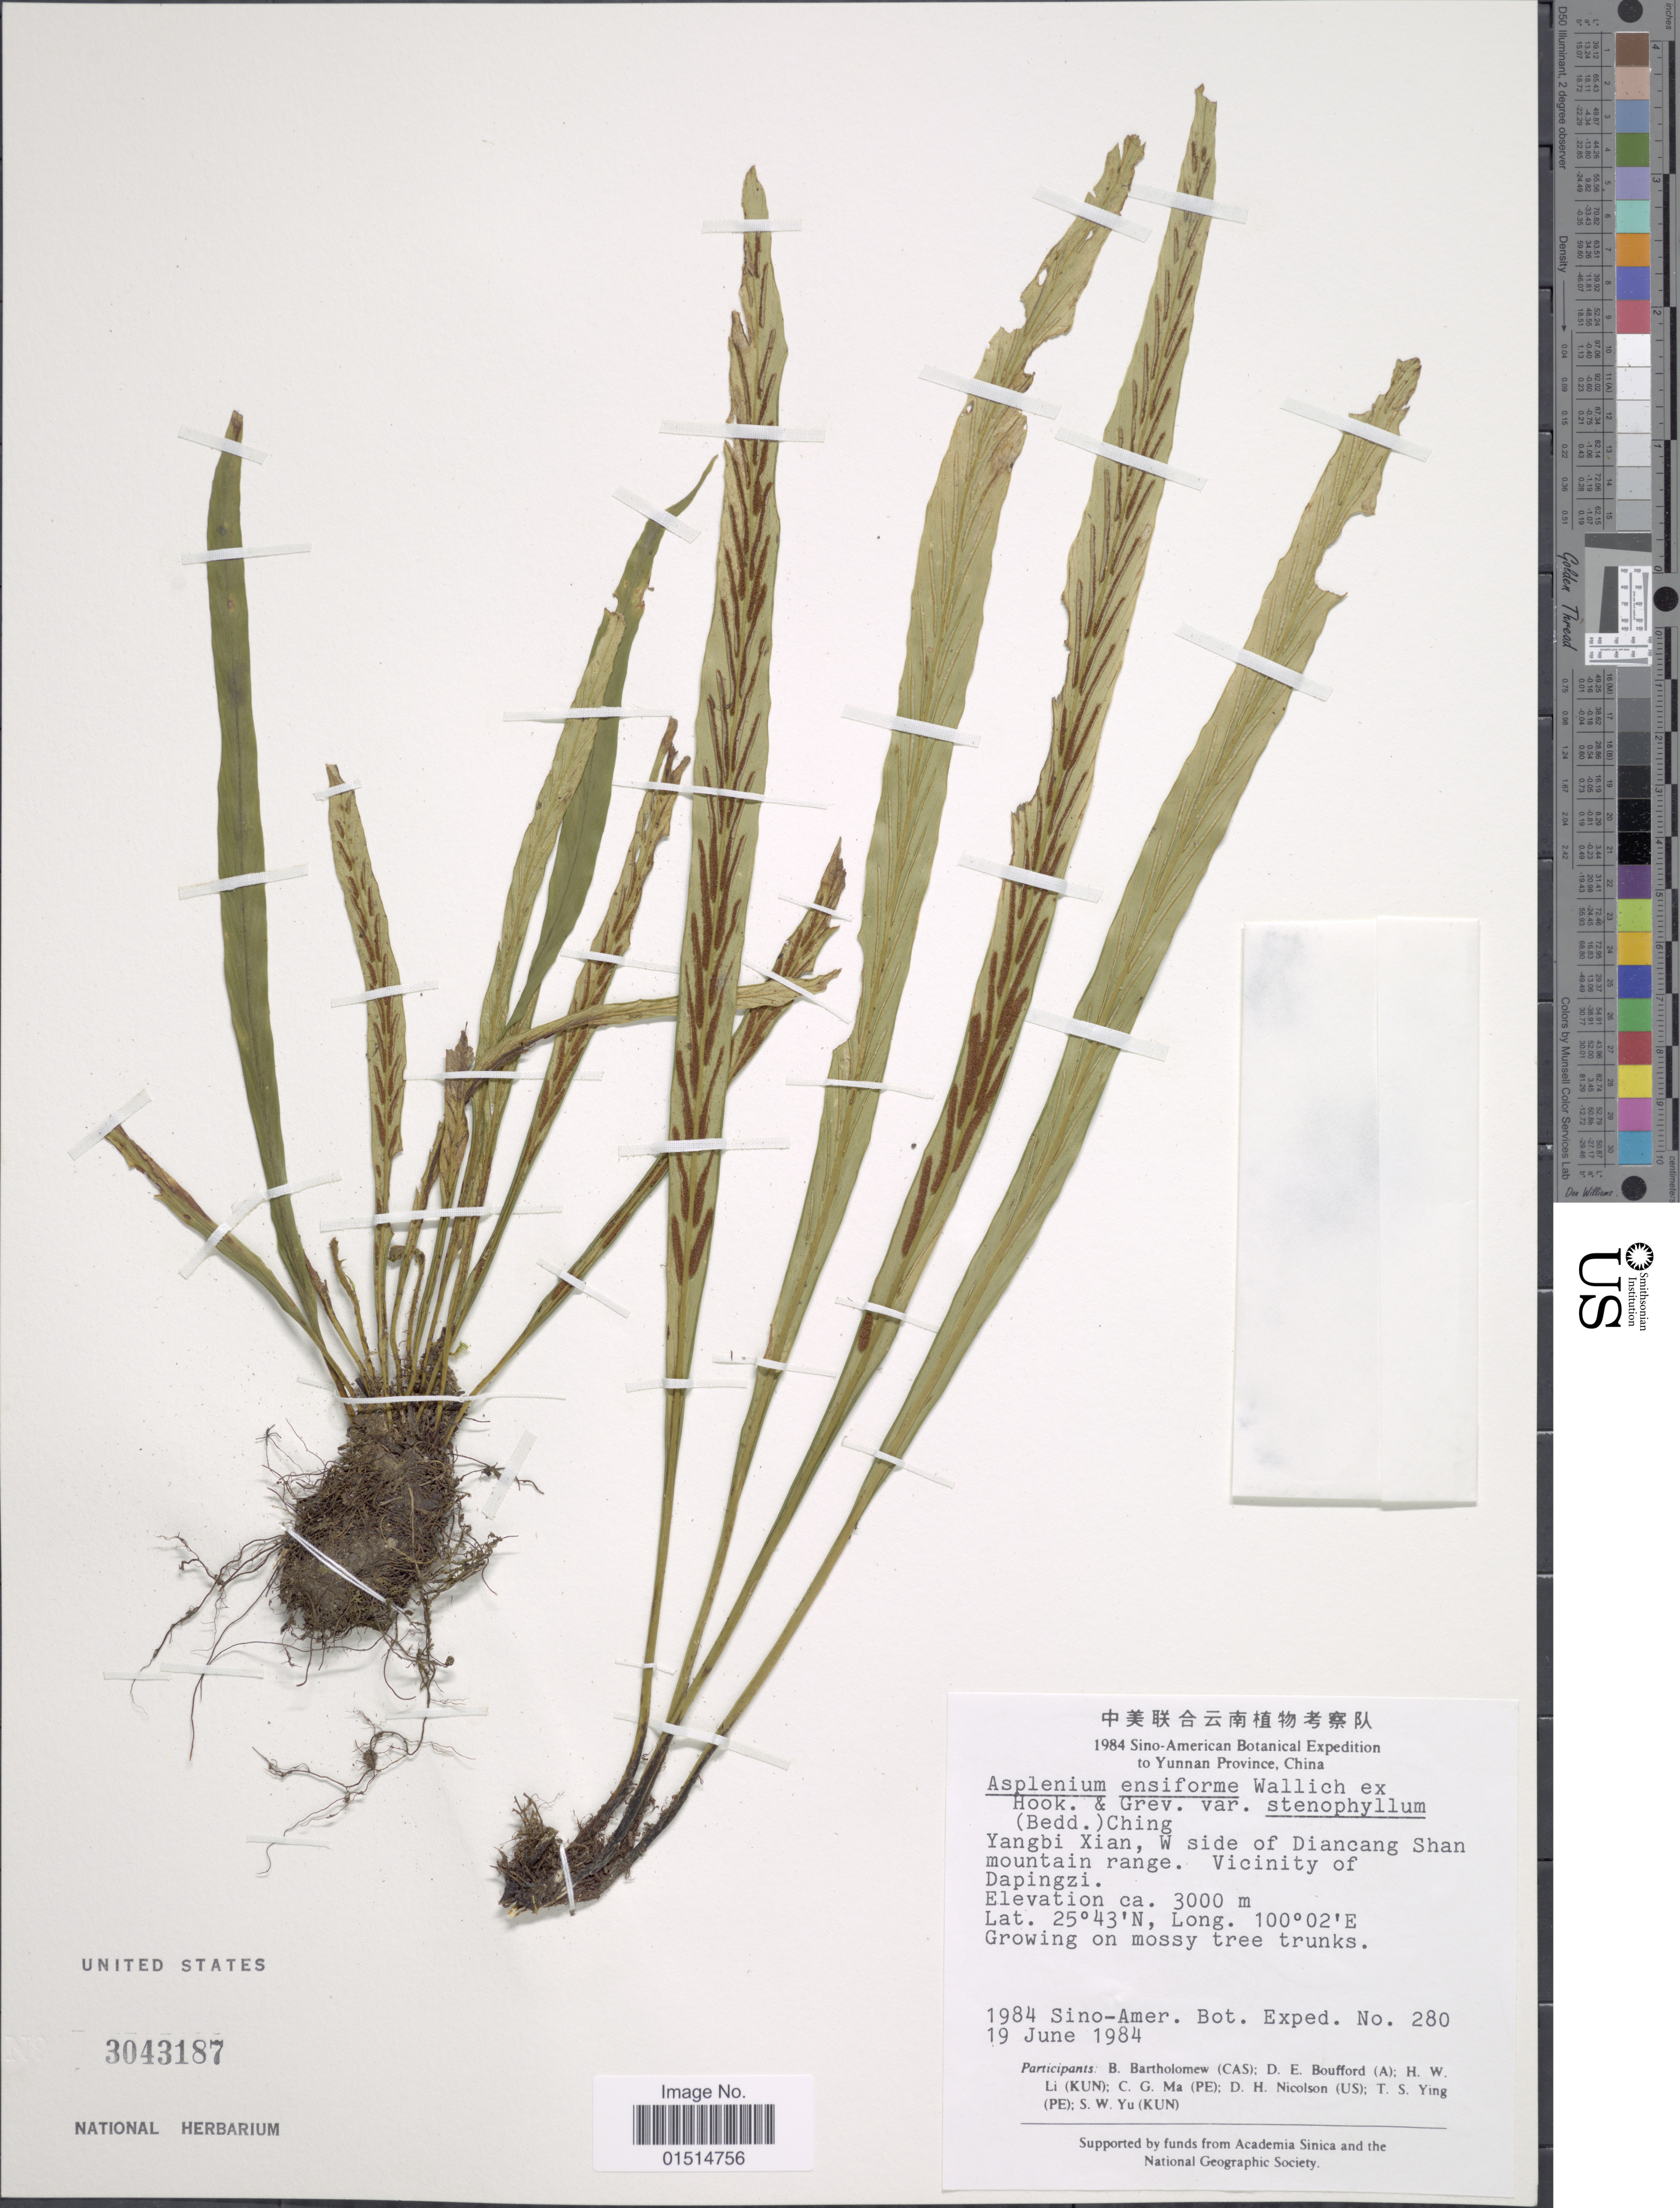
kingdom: Plantae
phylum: Tracheophyta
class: Polypodiopsida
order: Polypodiales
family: Aspleniaceae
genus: Asplenium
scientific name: Asplenium ensiforme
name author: Wall. ex Hook. & Grev.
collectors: Sino-Amer. Bot. Exped. 1984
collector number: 280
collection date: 1984-06-19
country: China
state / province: Yunnan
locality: Yangbi Xian, W side of Diancang Shan mountain range. Vicinity of Dapingzi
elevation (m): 3000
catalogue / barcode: US 3043187